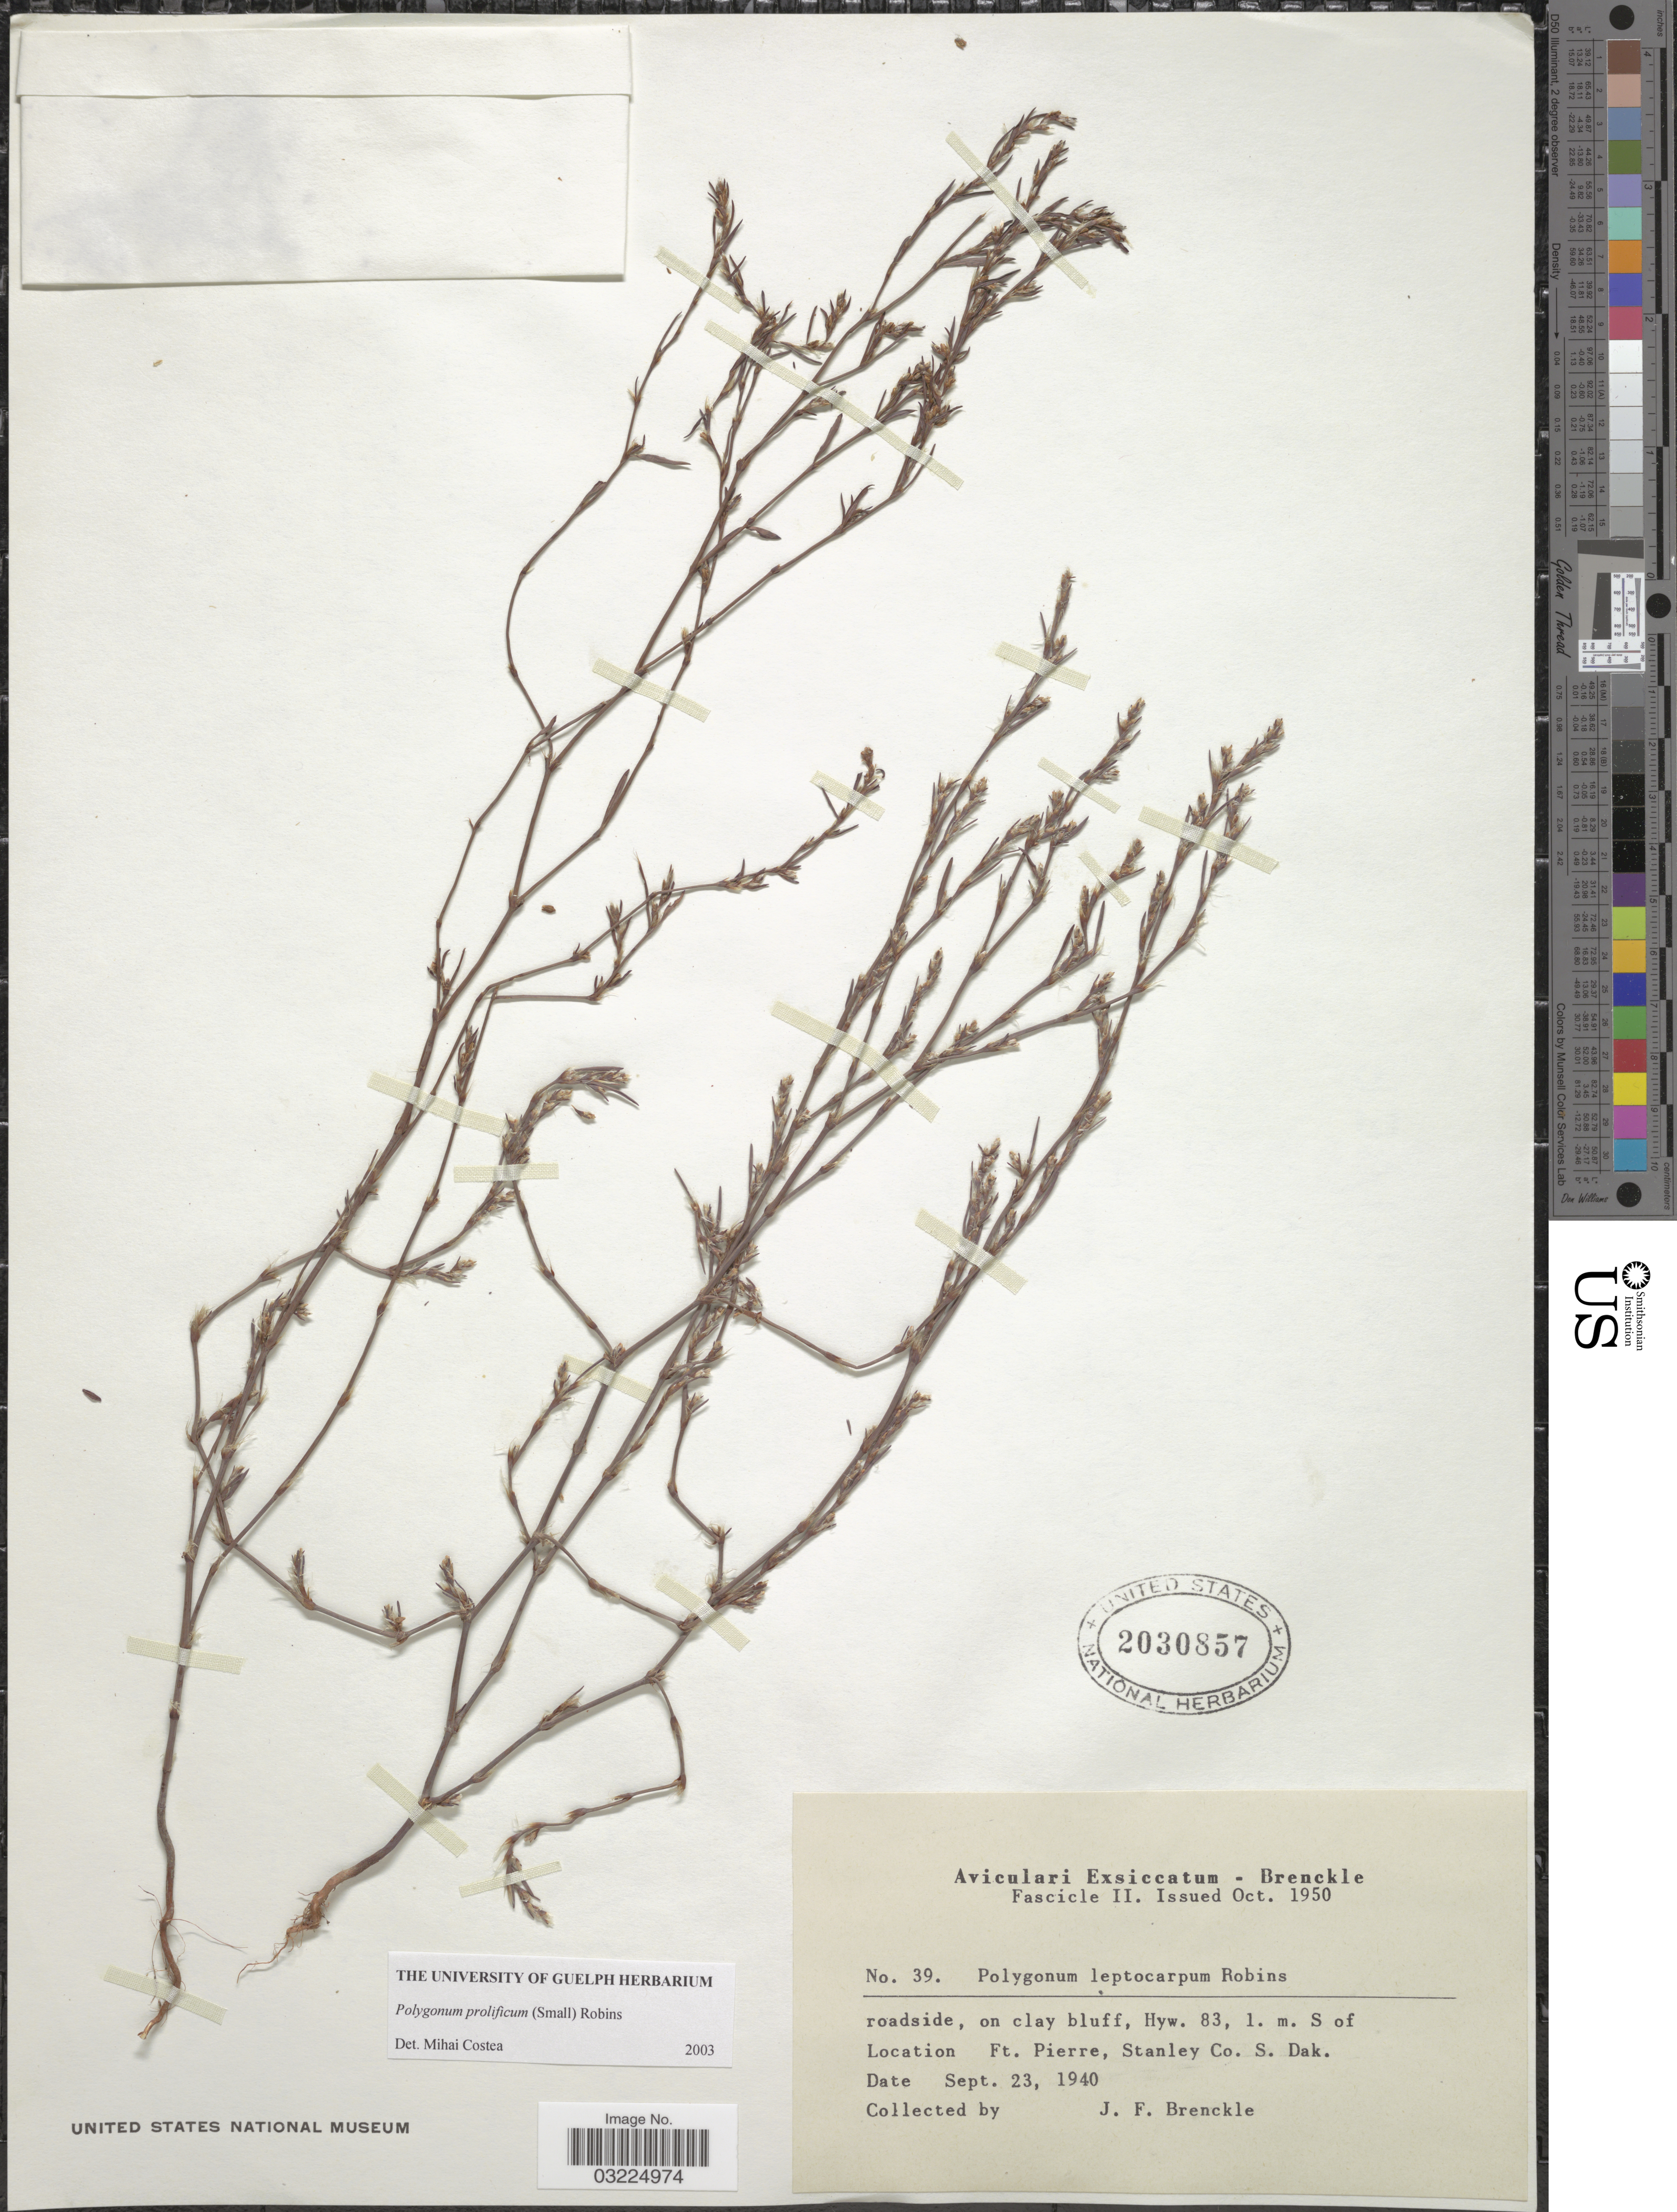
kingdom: Plantae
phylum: Tracheophyta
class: Magnoliopsida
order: Caryophyllales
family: Polygonaceae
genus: Polygonum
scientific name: Polygonum prolificum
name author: (Small) B.L. Rob.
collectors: J. Brenckle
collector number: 39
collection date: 1940-09-23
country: United States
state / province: South Dakota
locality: Roadside, on clay bluff, Hyw. 83, 1. m. S of Ft. Pierre, Stanley Co.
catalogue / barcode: US 2030857